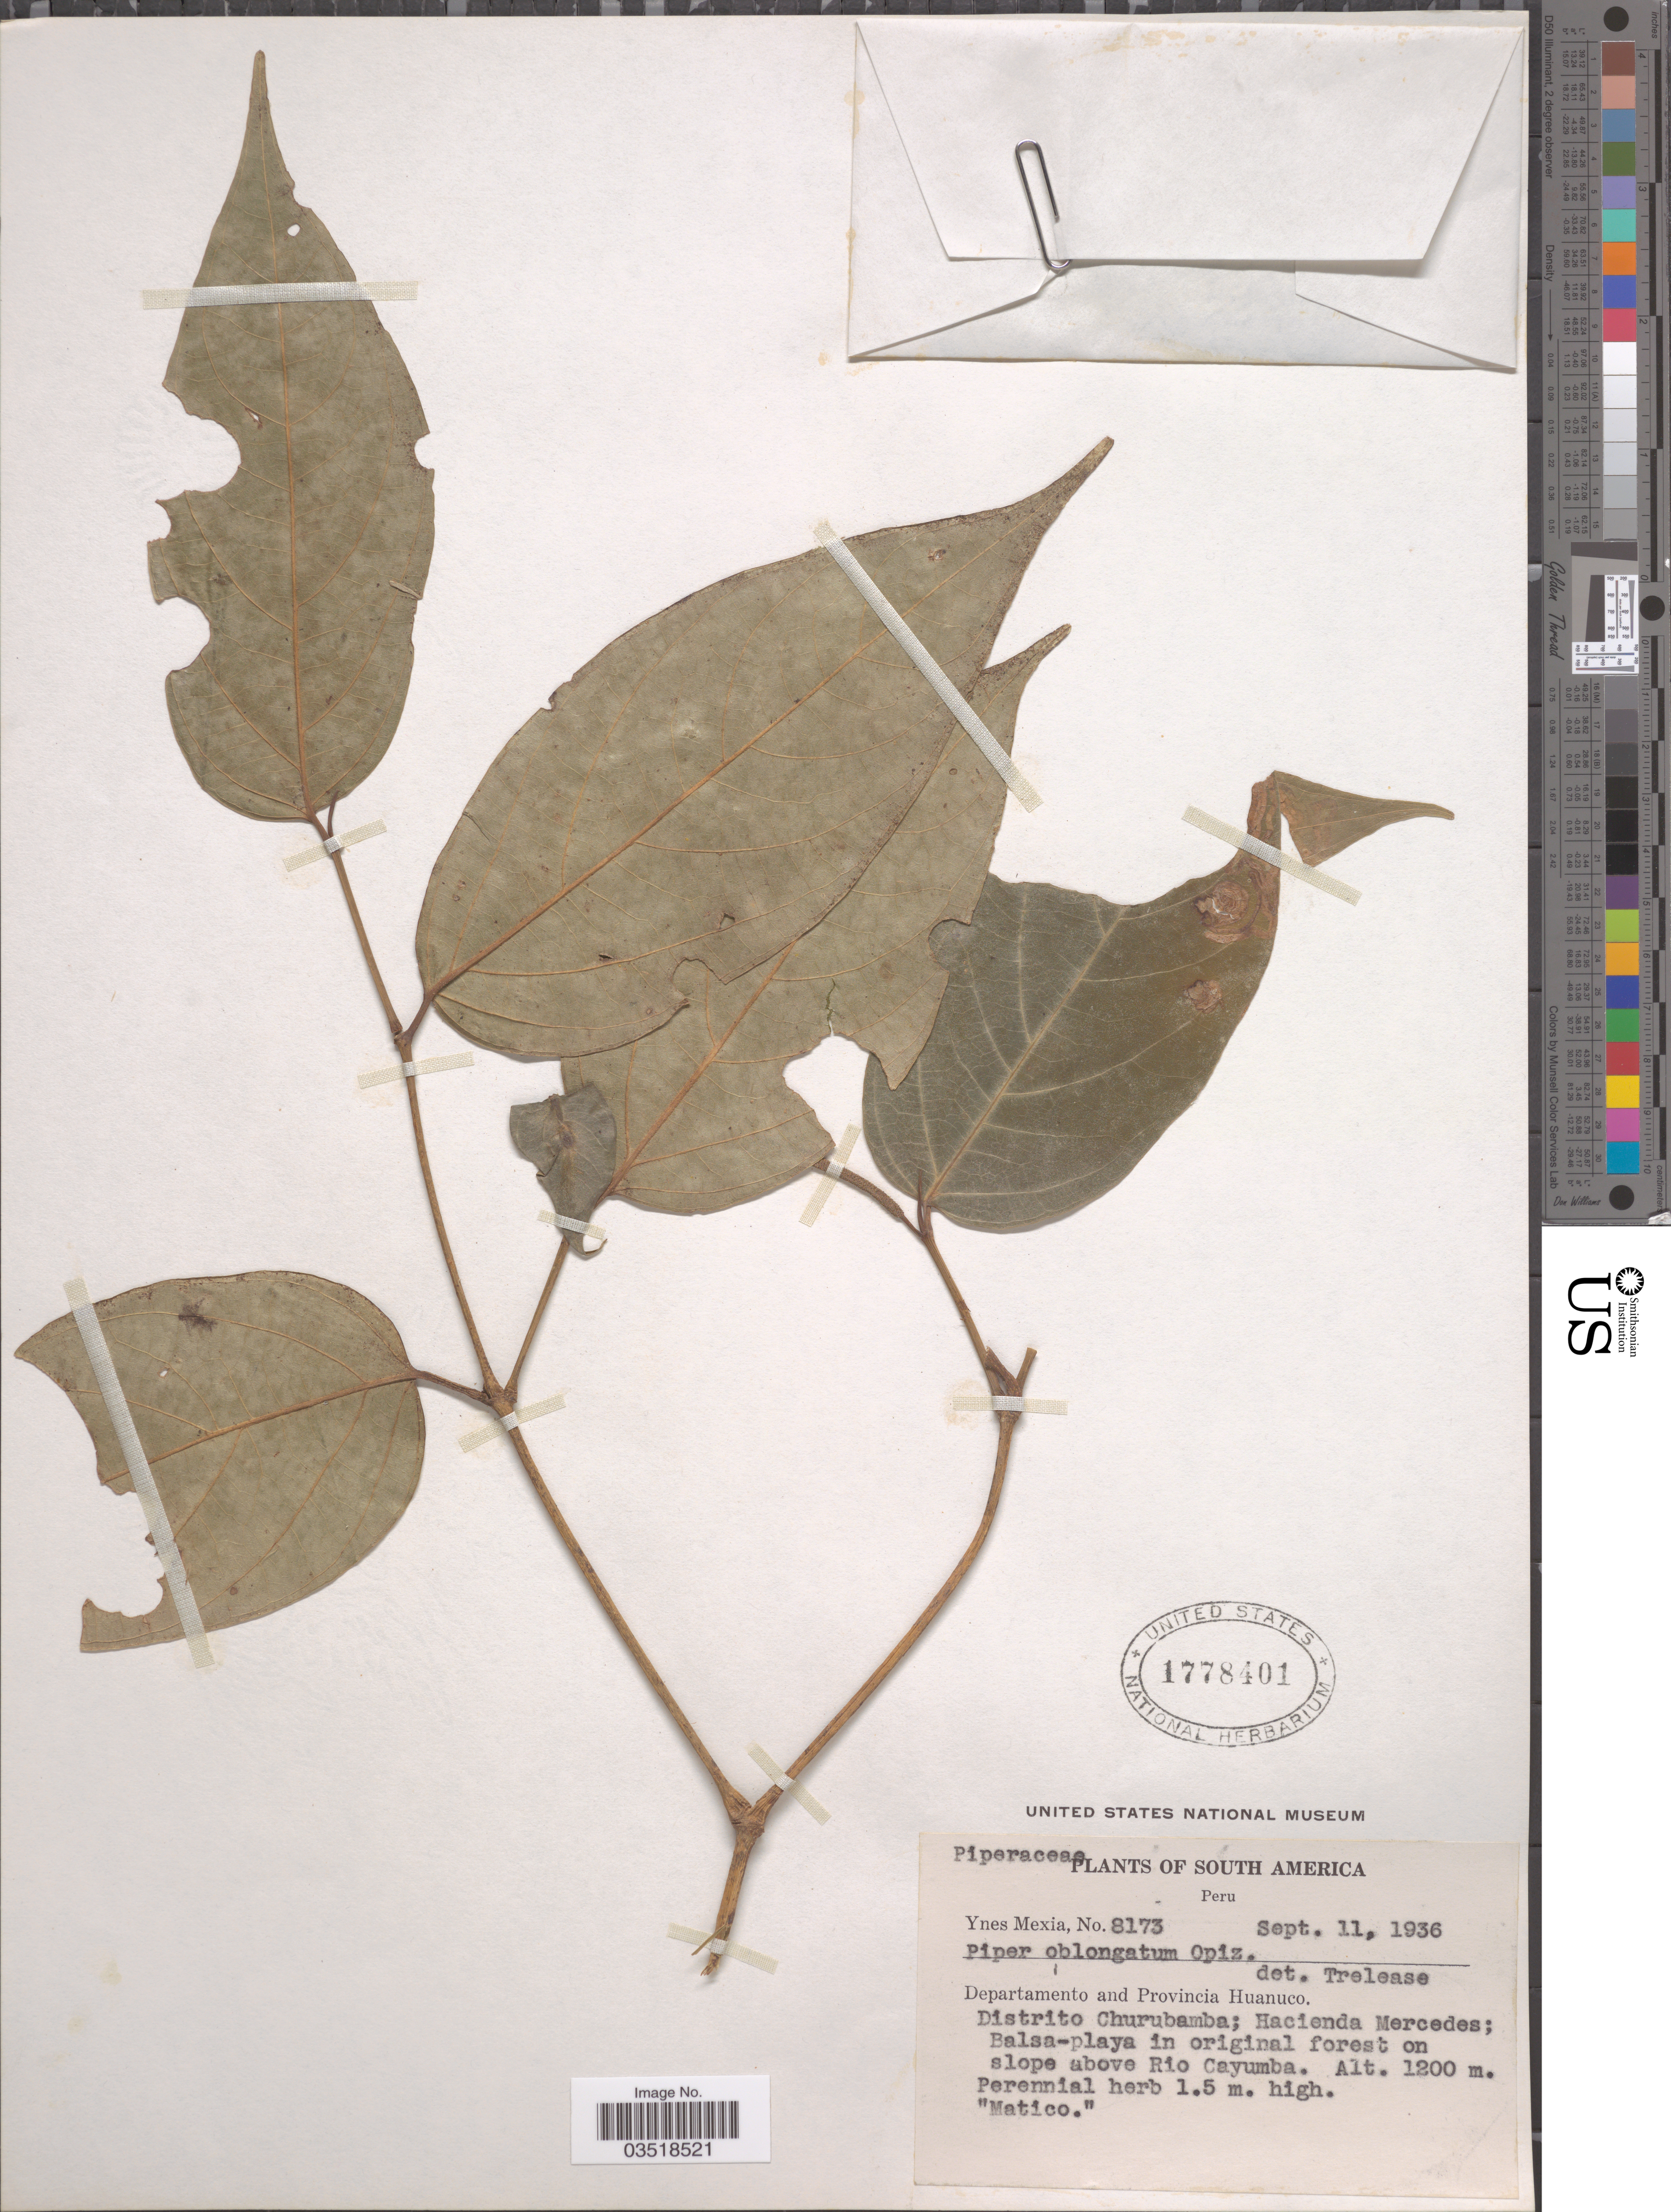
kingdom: Plantae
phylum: Tracheophyta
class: Magnoliopsida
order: Piperales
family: Piperaceae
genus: Piper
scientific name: Piper oblongatum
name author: Opiz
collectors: Y. Mexia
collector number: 8173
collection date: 1936-09-11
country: Peru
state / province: Huánuco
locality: Departamento and Provincia Huanuco. Distrito Churubamba; Hacienda Mercedes; Balsa-playa in original forest on slope above Rio Cayumba.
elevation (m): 1200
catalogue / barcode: US 1778401